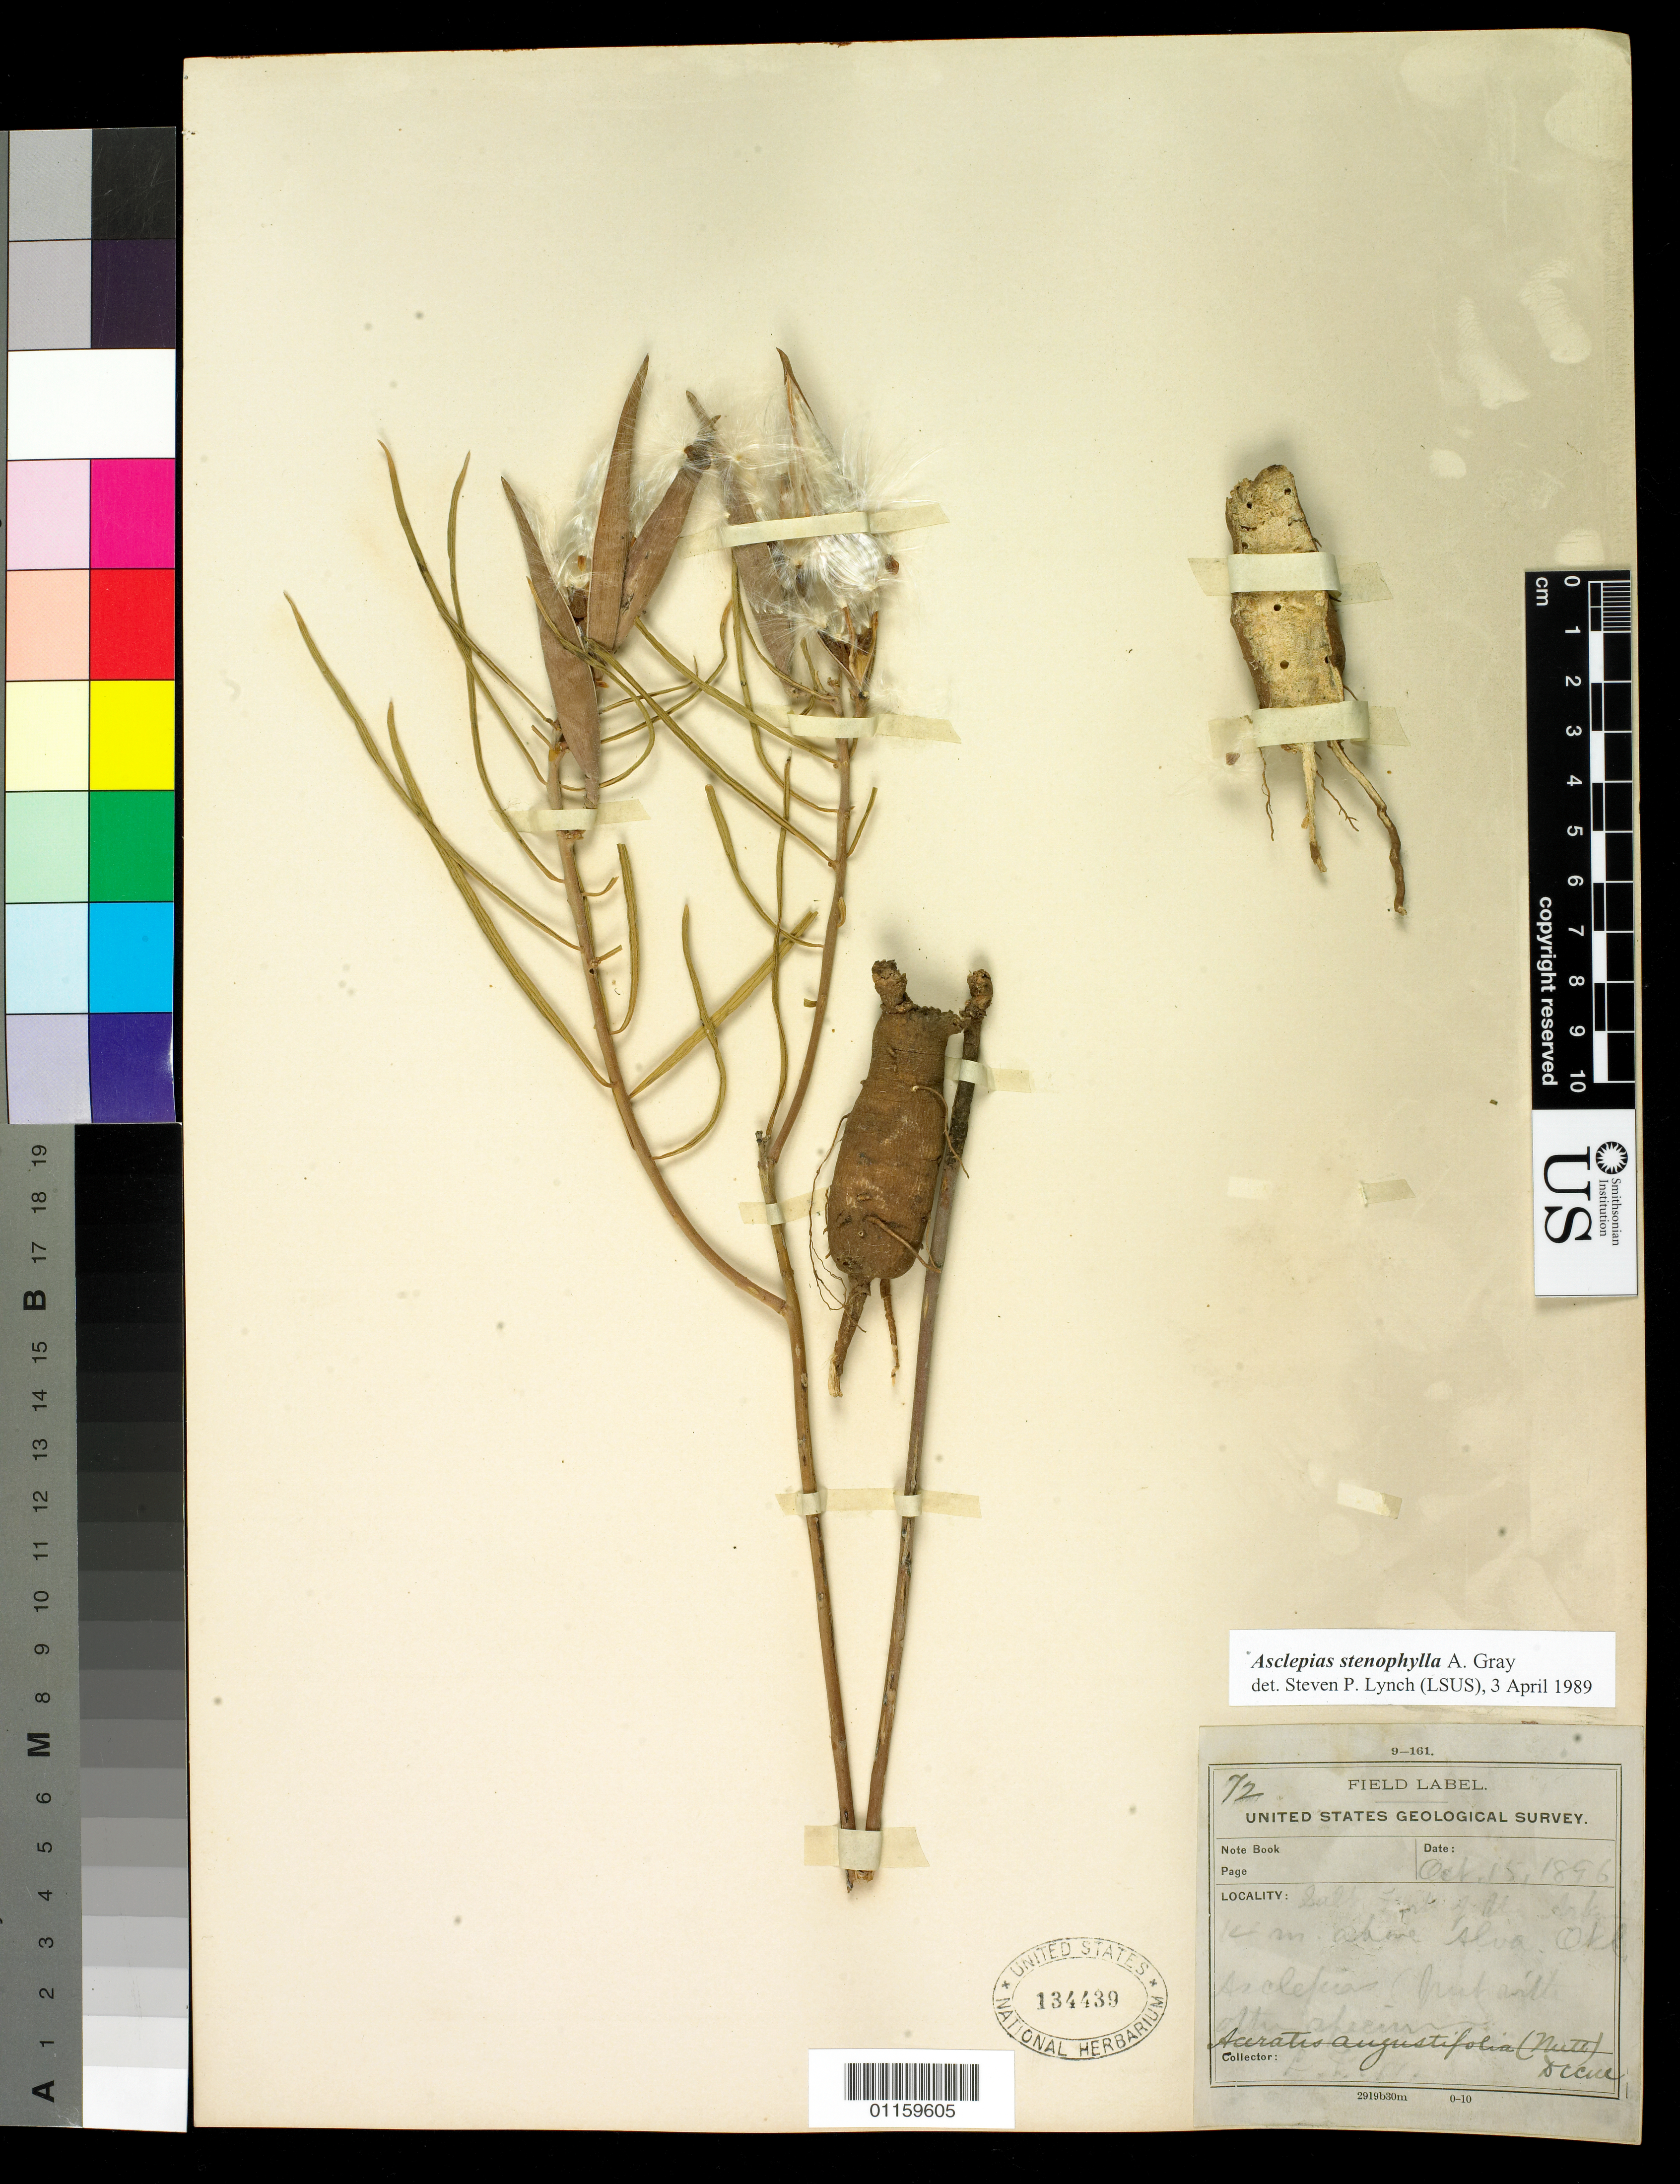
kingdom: Plantae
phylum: Tracheophyta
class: Magnoliopsida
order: Gentianales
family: Apocynaceae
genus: Asclepias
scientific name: Asclepias stenophylla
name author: A. Gray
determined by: Lynch, S.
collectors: L. F. Ward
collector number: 72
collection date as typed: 15 Oct 1896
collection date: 1896-10-15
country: United States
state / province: Oklahoma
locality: above Alva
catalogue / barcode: US 134439